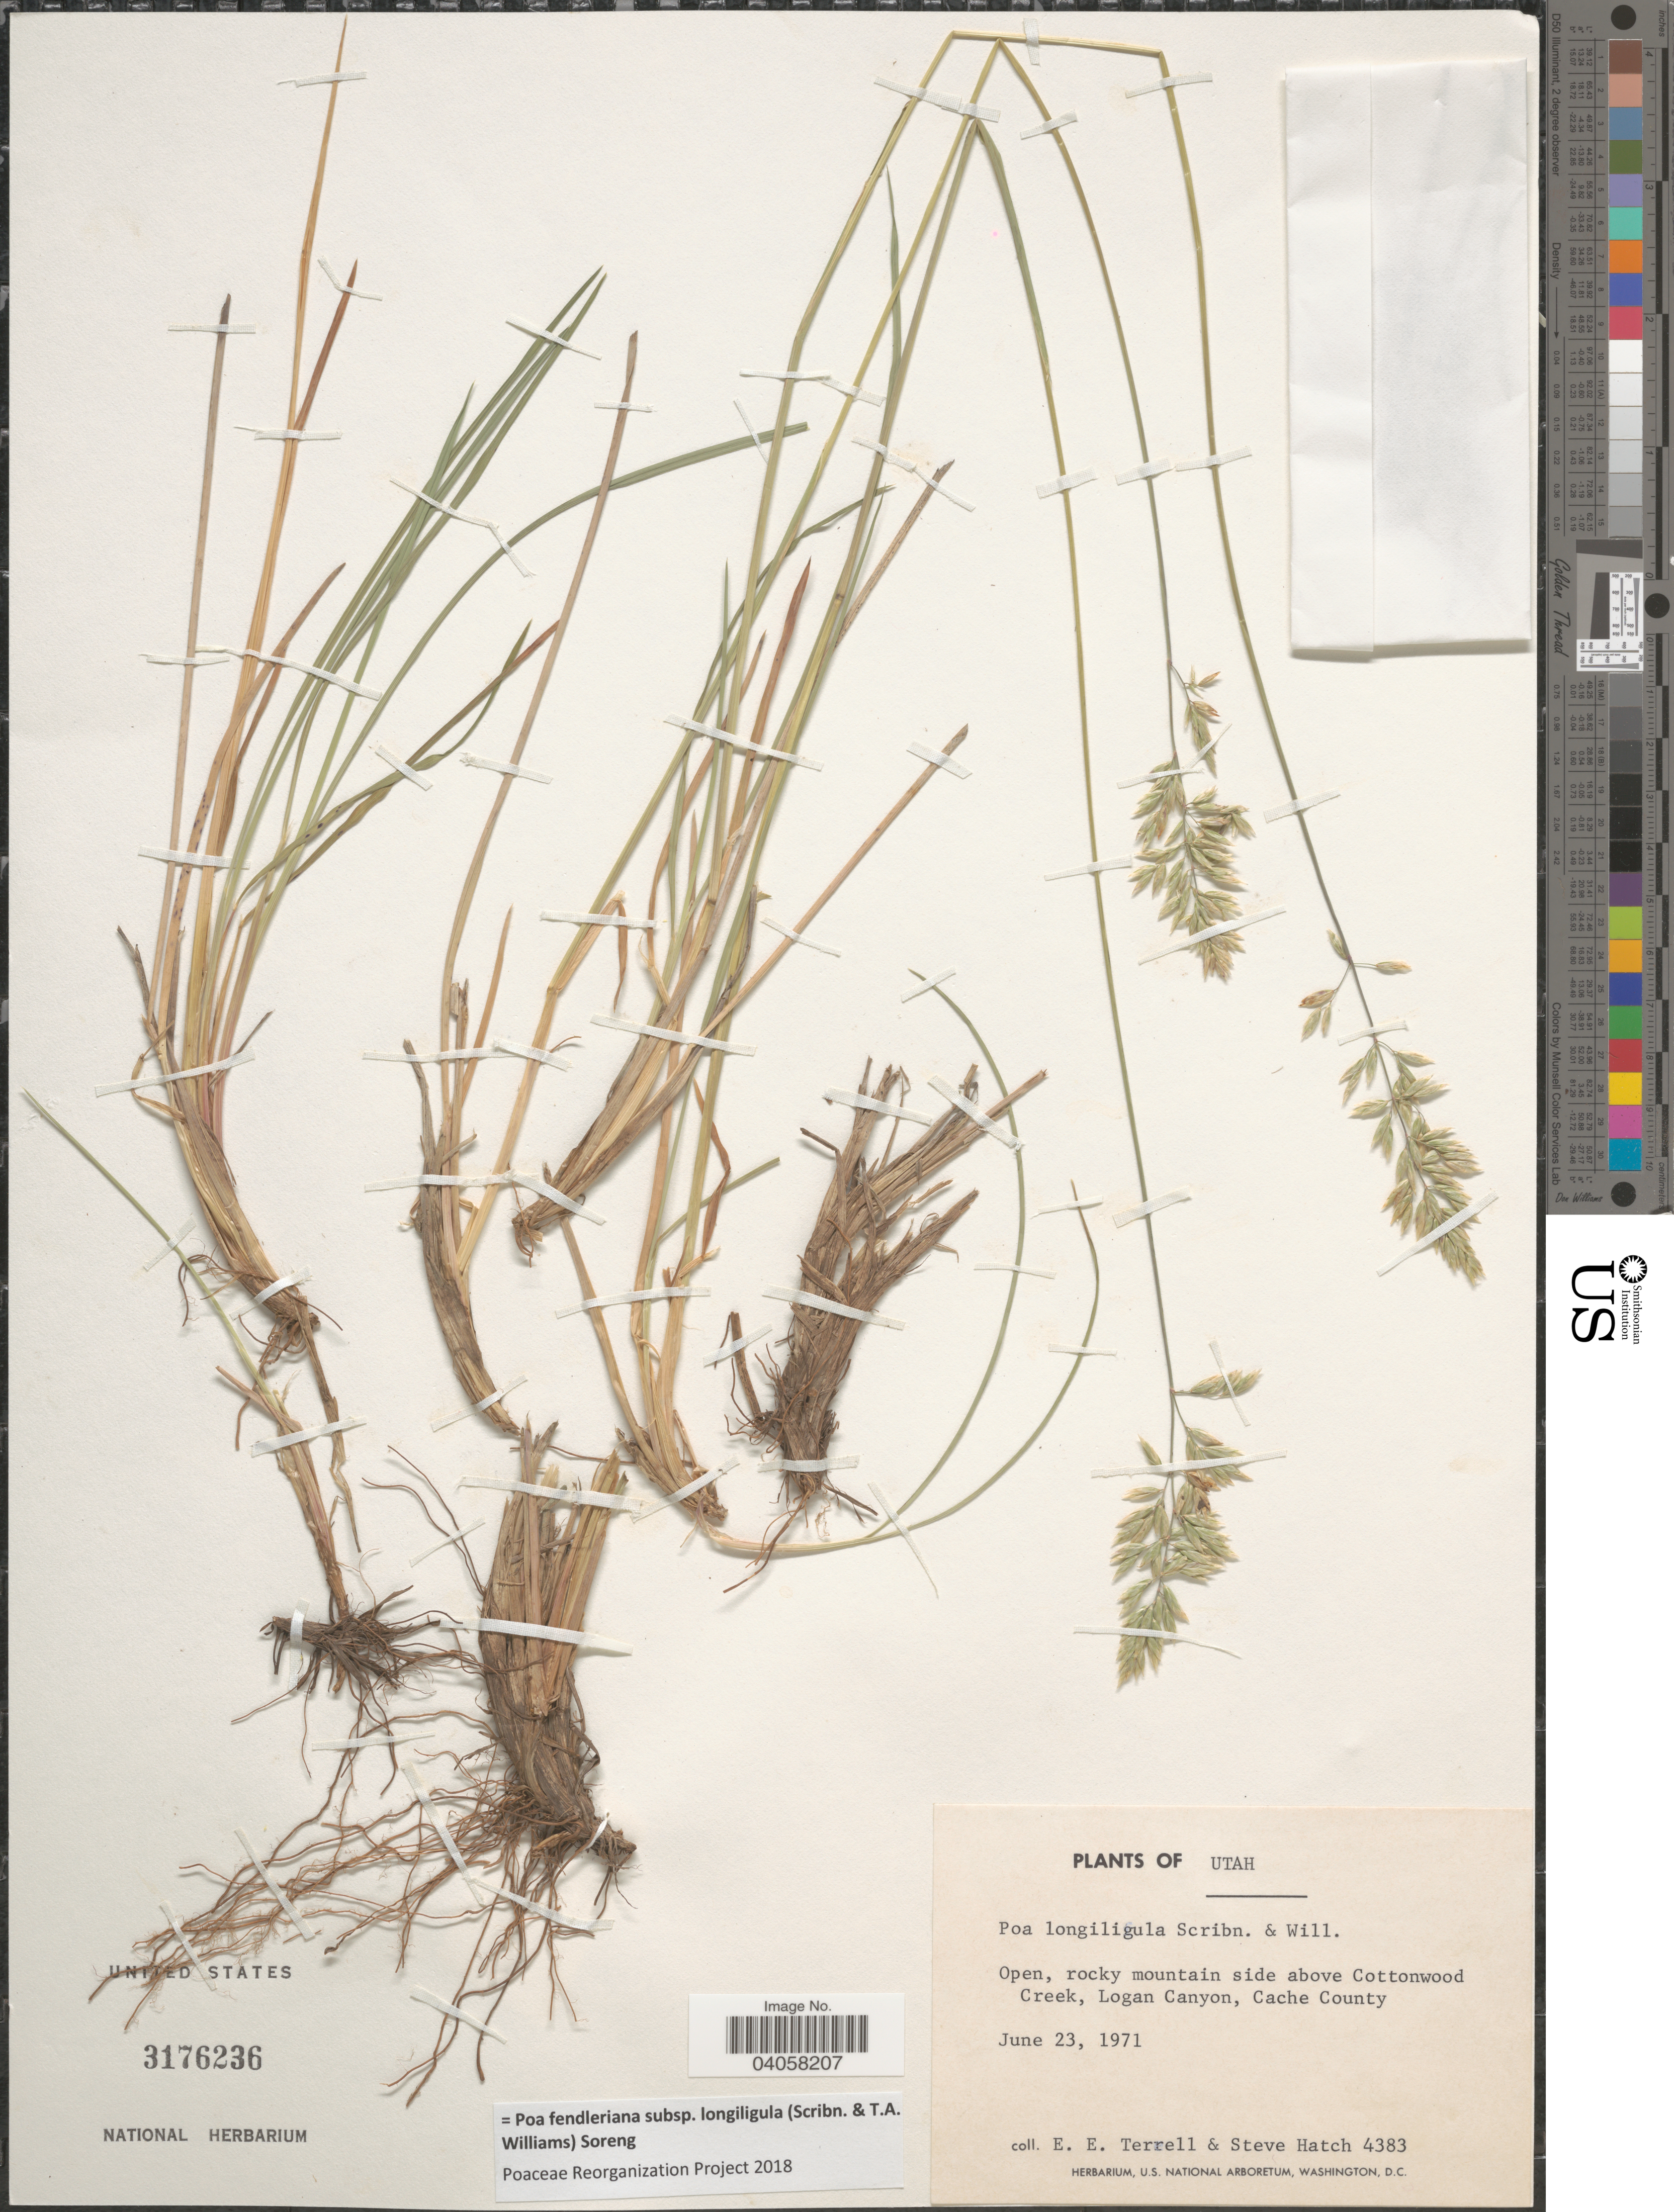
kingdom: Plantae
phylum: Tracheophyta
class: Liliopsida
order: Poales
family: Poaceae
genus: Poa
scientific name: Poa fendleriana subsp. longiligula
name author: (Scribn. & T.A. Williams) Soreng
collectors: E. E. Terrell & S. Hatch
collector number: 4383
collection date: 1971-06-23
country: United States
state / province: Utah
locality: Open, rocky mountain side above Cottonwood Creek, Logan Canyon, Cache County.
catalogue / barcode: US 3176236